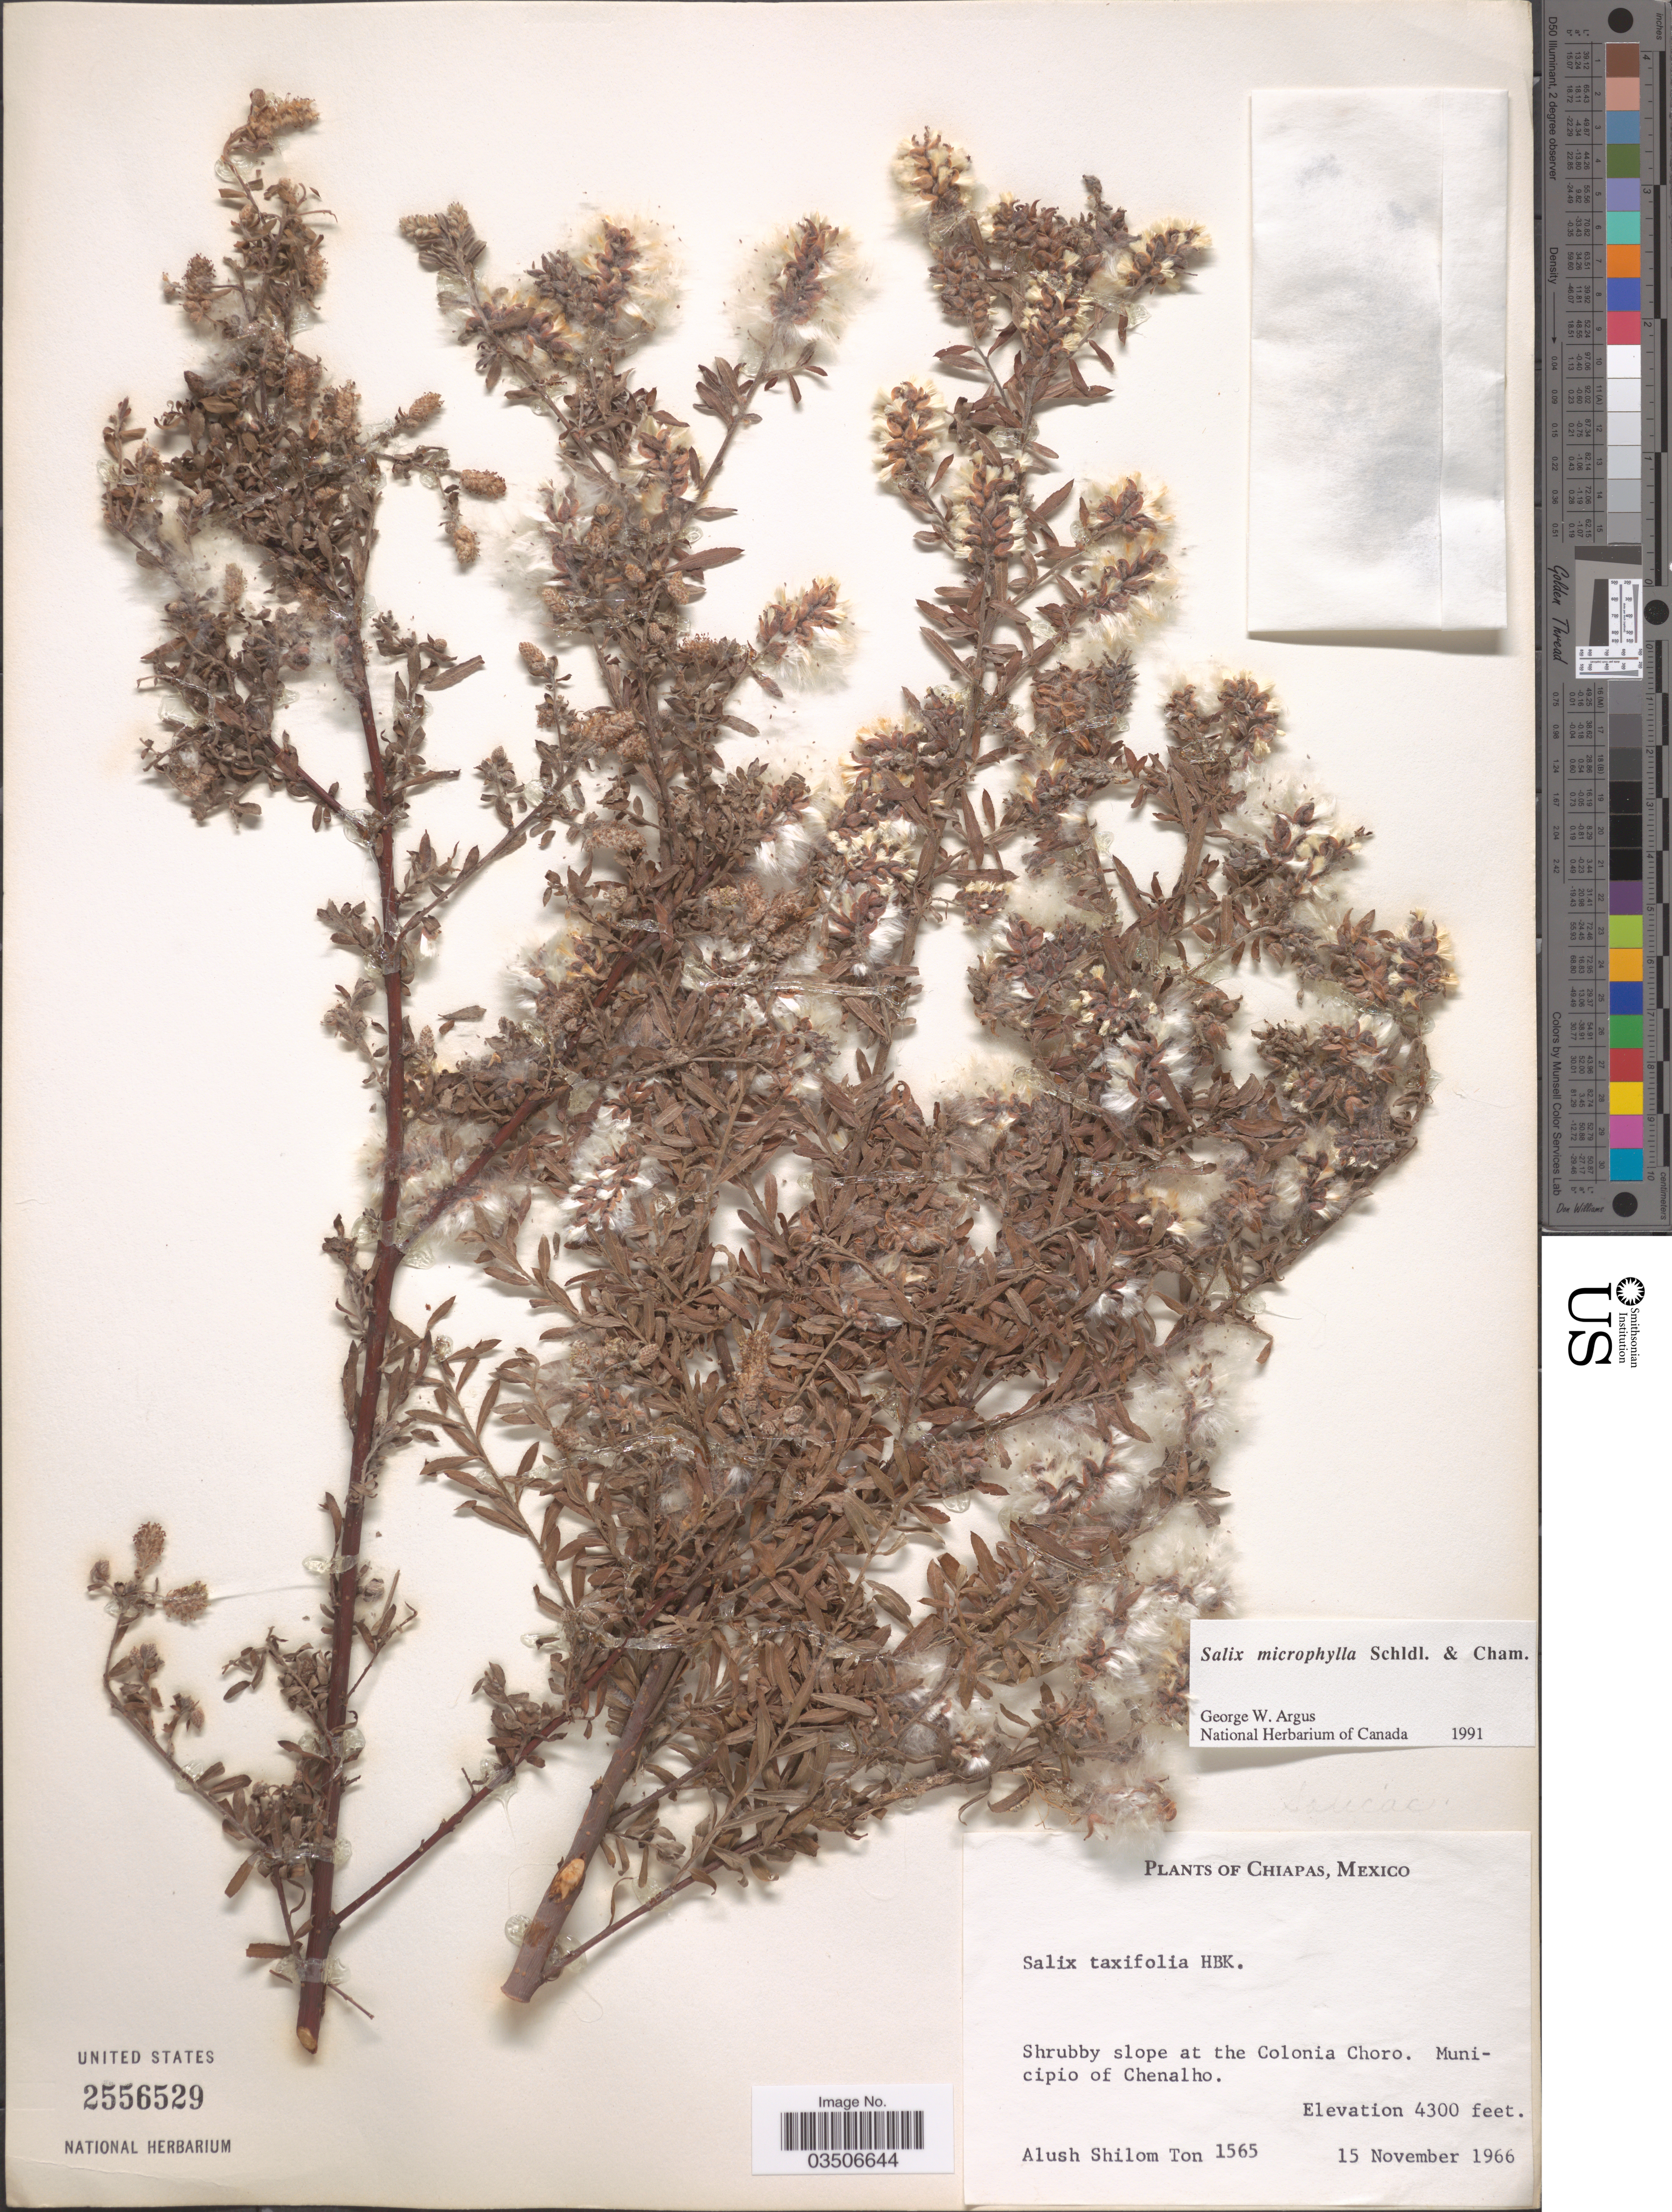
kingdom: Plantae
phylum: Tracheophyta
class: Magnoliopsida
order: Malpighiales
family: Salicaceae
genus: Salix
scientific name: Salix microphylla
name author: Schltdl. & Cham.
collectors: A. M. Ton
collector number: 1565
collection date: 1966-11-15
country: Mexico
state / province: Chiapas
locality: Shrubby slope at the Colonia Choro. Municipio of Chenalho.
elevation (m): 1311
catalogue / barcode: US 2556529